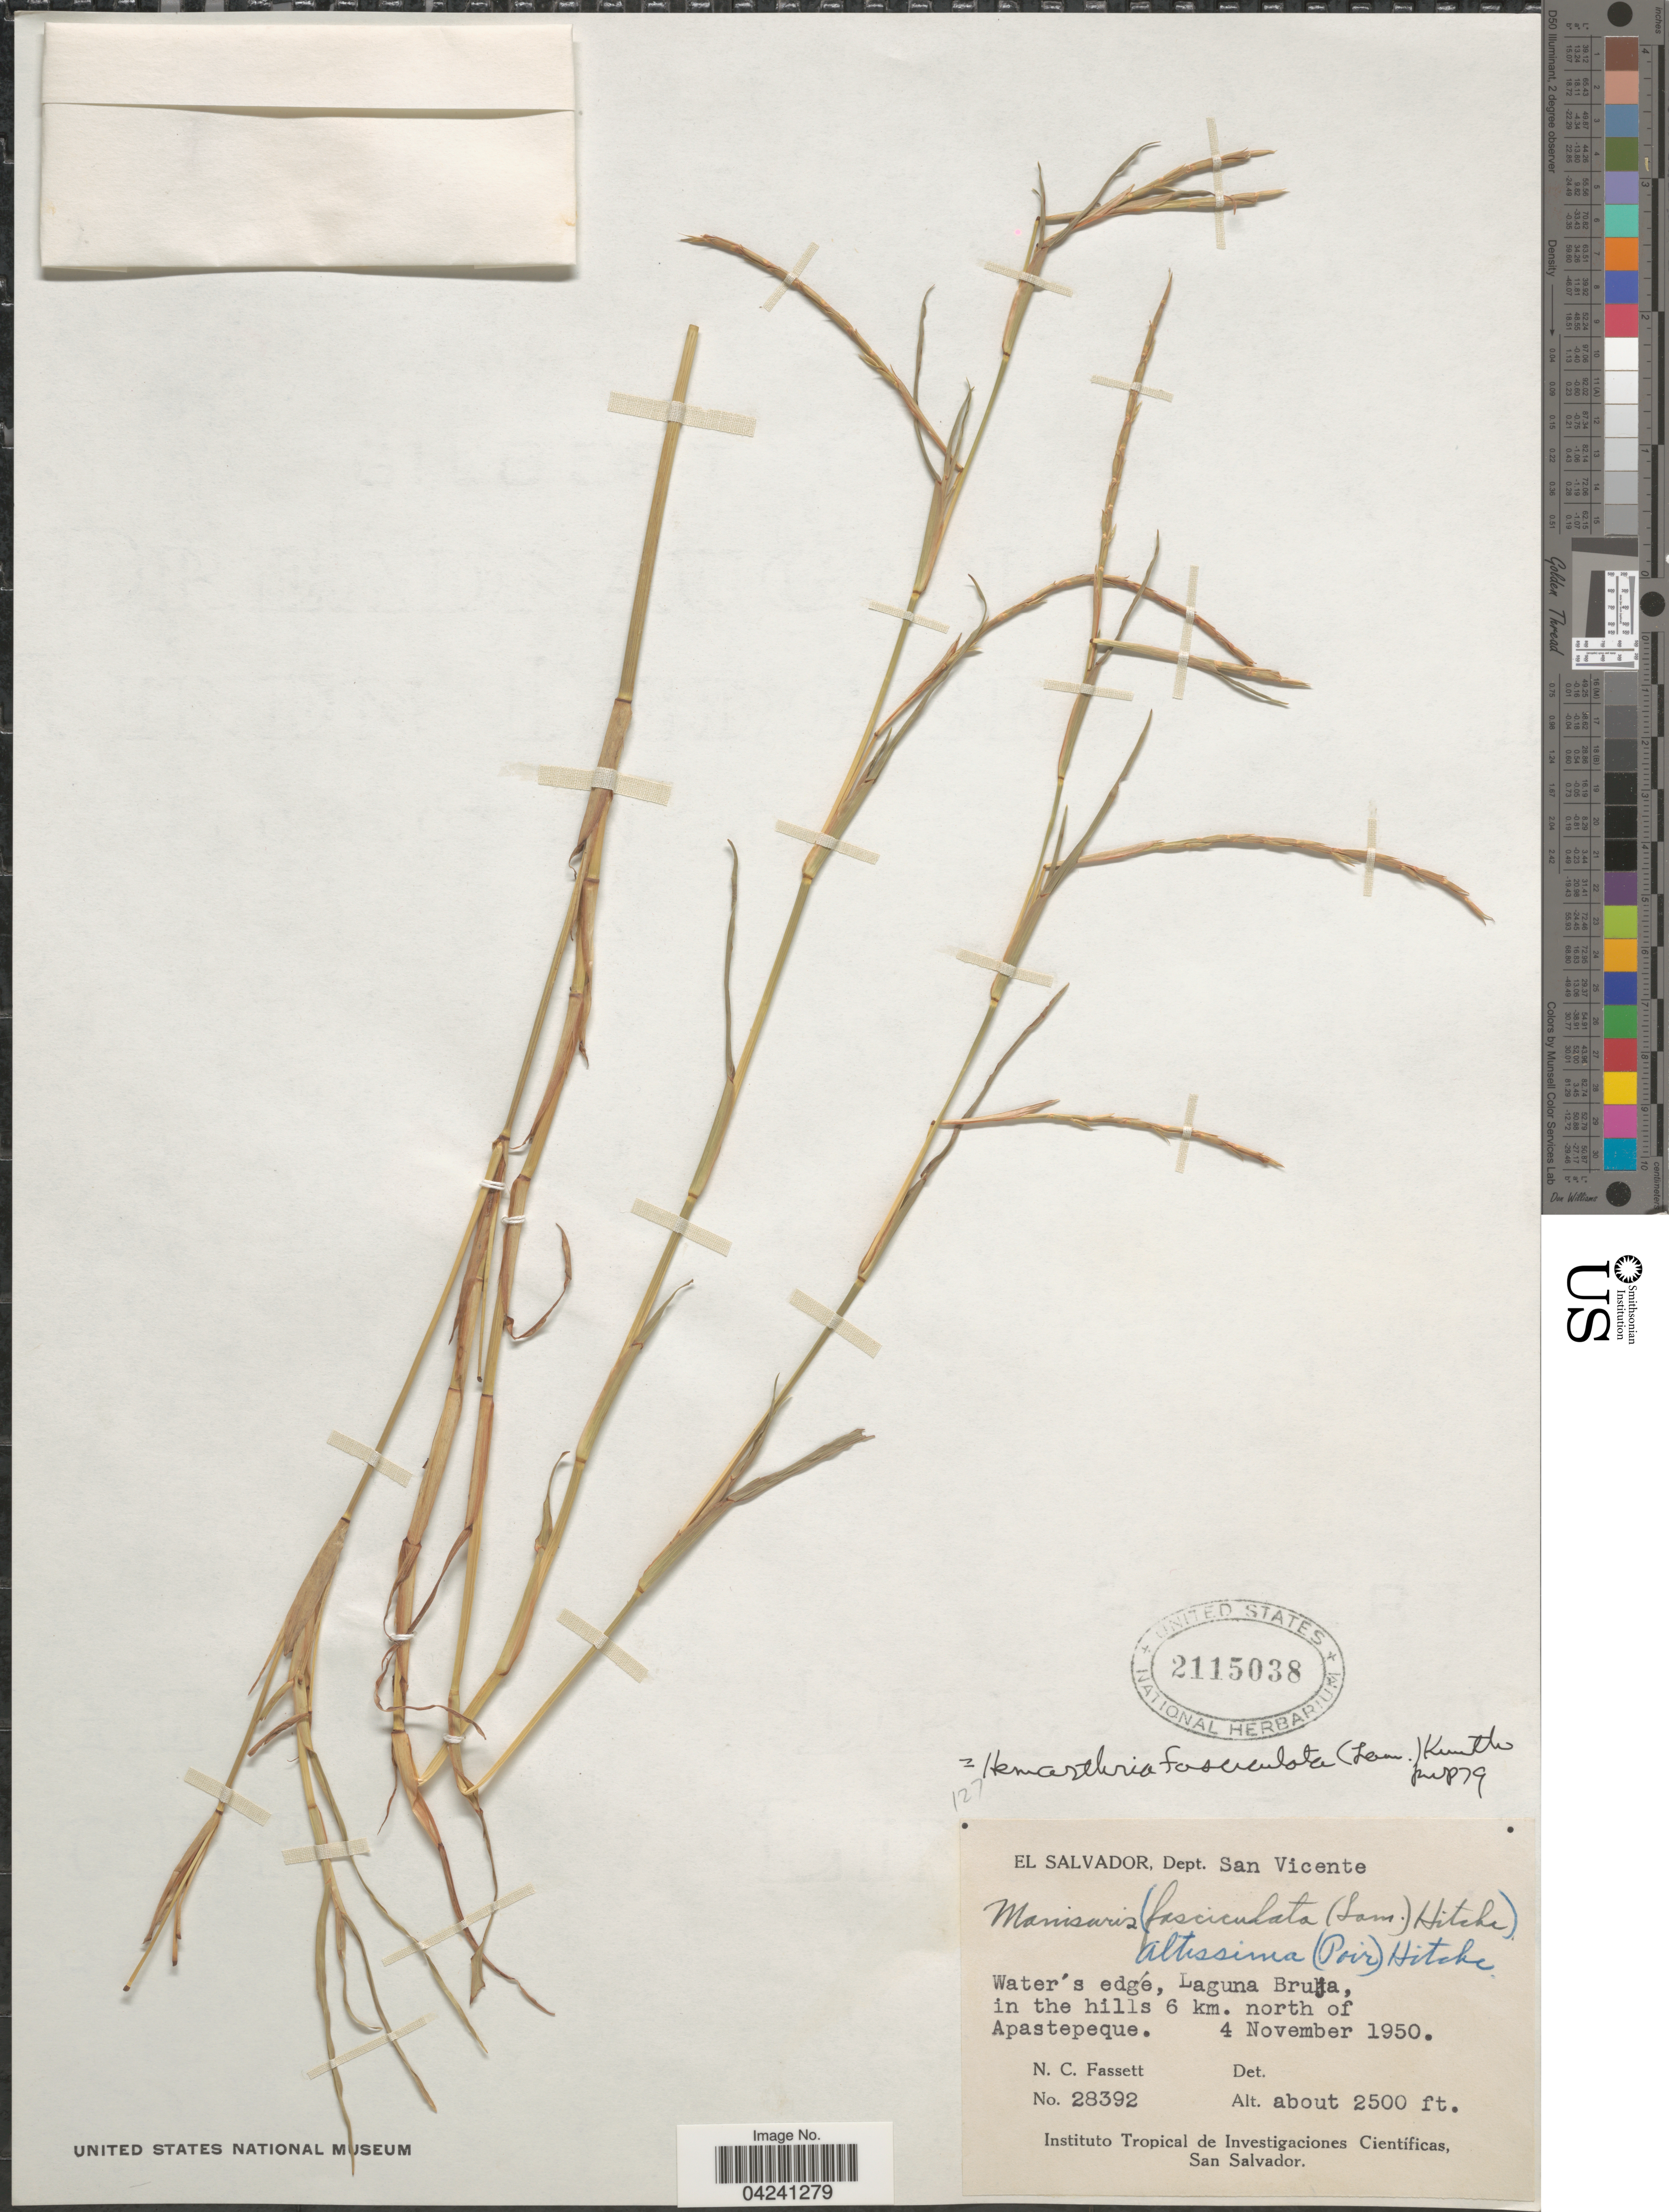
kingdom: Plantae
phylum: Tracheophyta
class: Liliopsida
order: Poales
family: Poaceae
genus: Hemarthria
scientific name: Hemarthria altissima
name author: (Poir.) Stapf & C. E. Hubb.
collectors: N. C. Fassett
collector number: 28392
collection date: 1950-11-04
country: El Salvador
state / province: San Vincente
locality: Dept. San Vicente. Water's edge, Laguna Bruja, in the hills 6 km. north of Apastepeque.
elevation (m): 762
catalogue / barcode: US 2115038